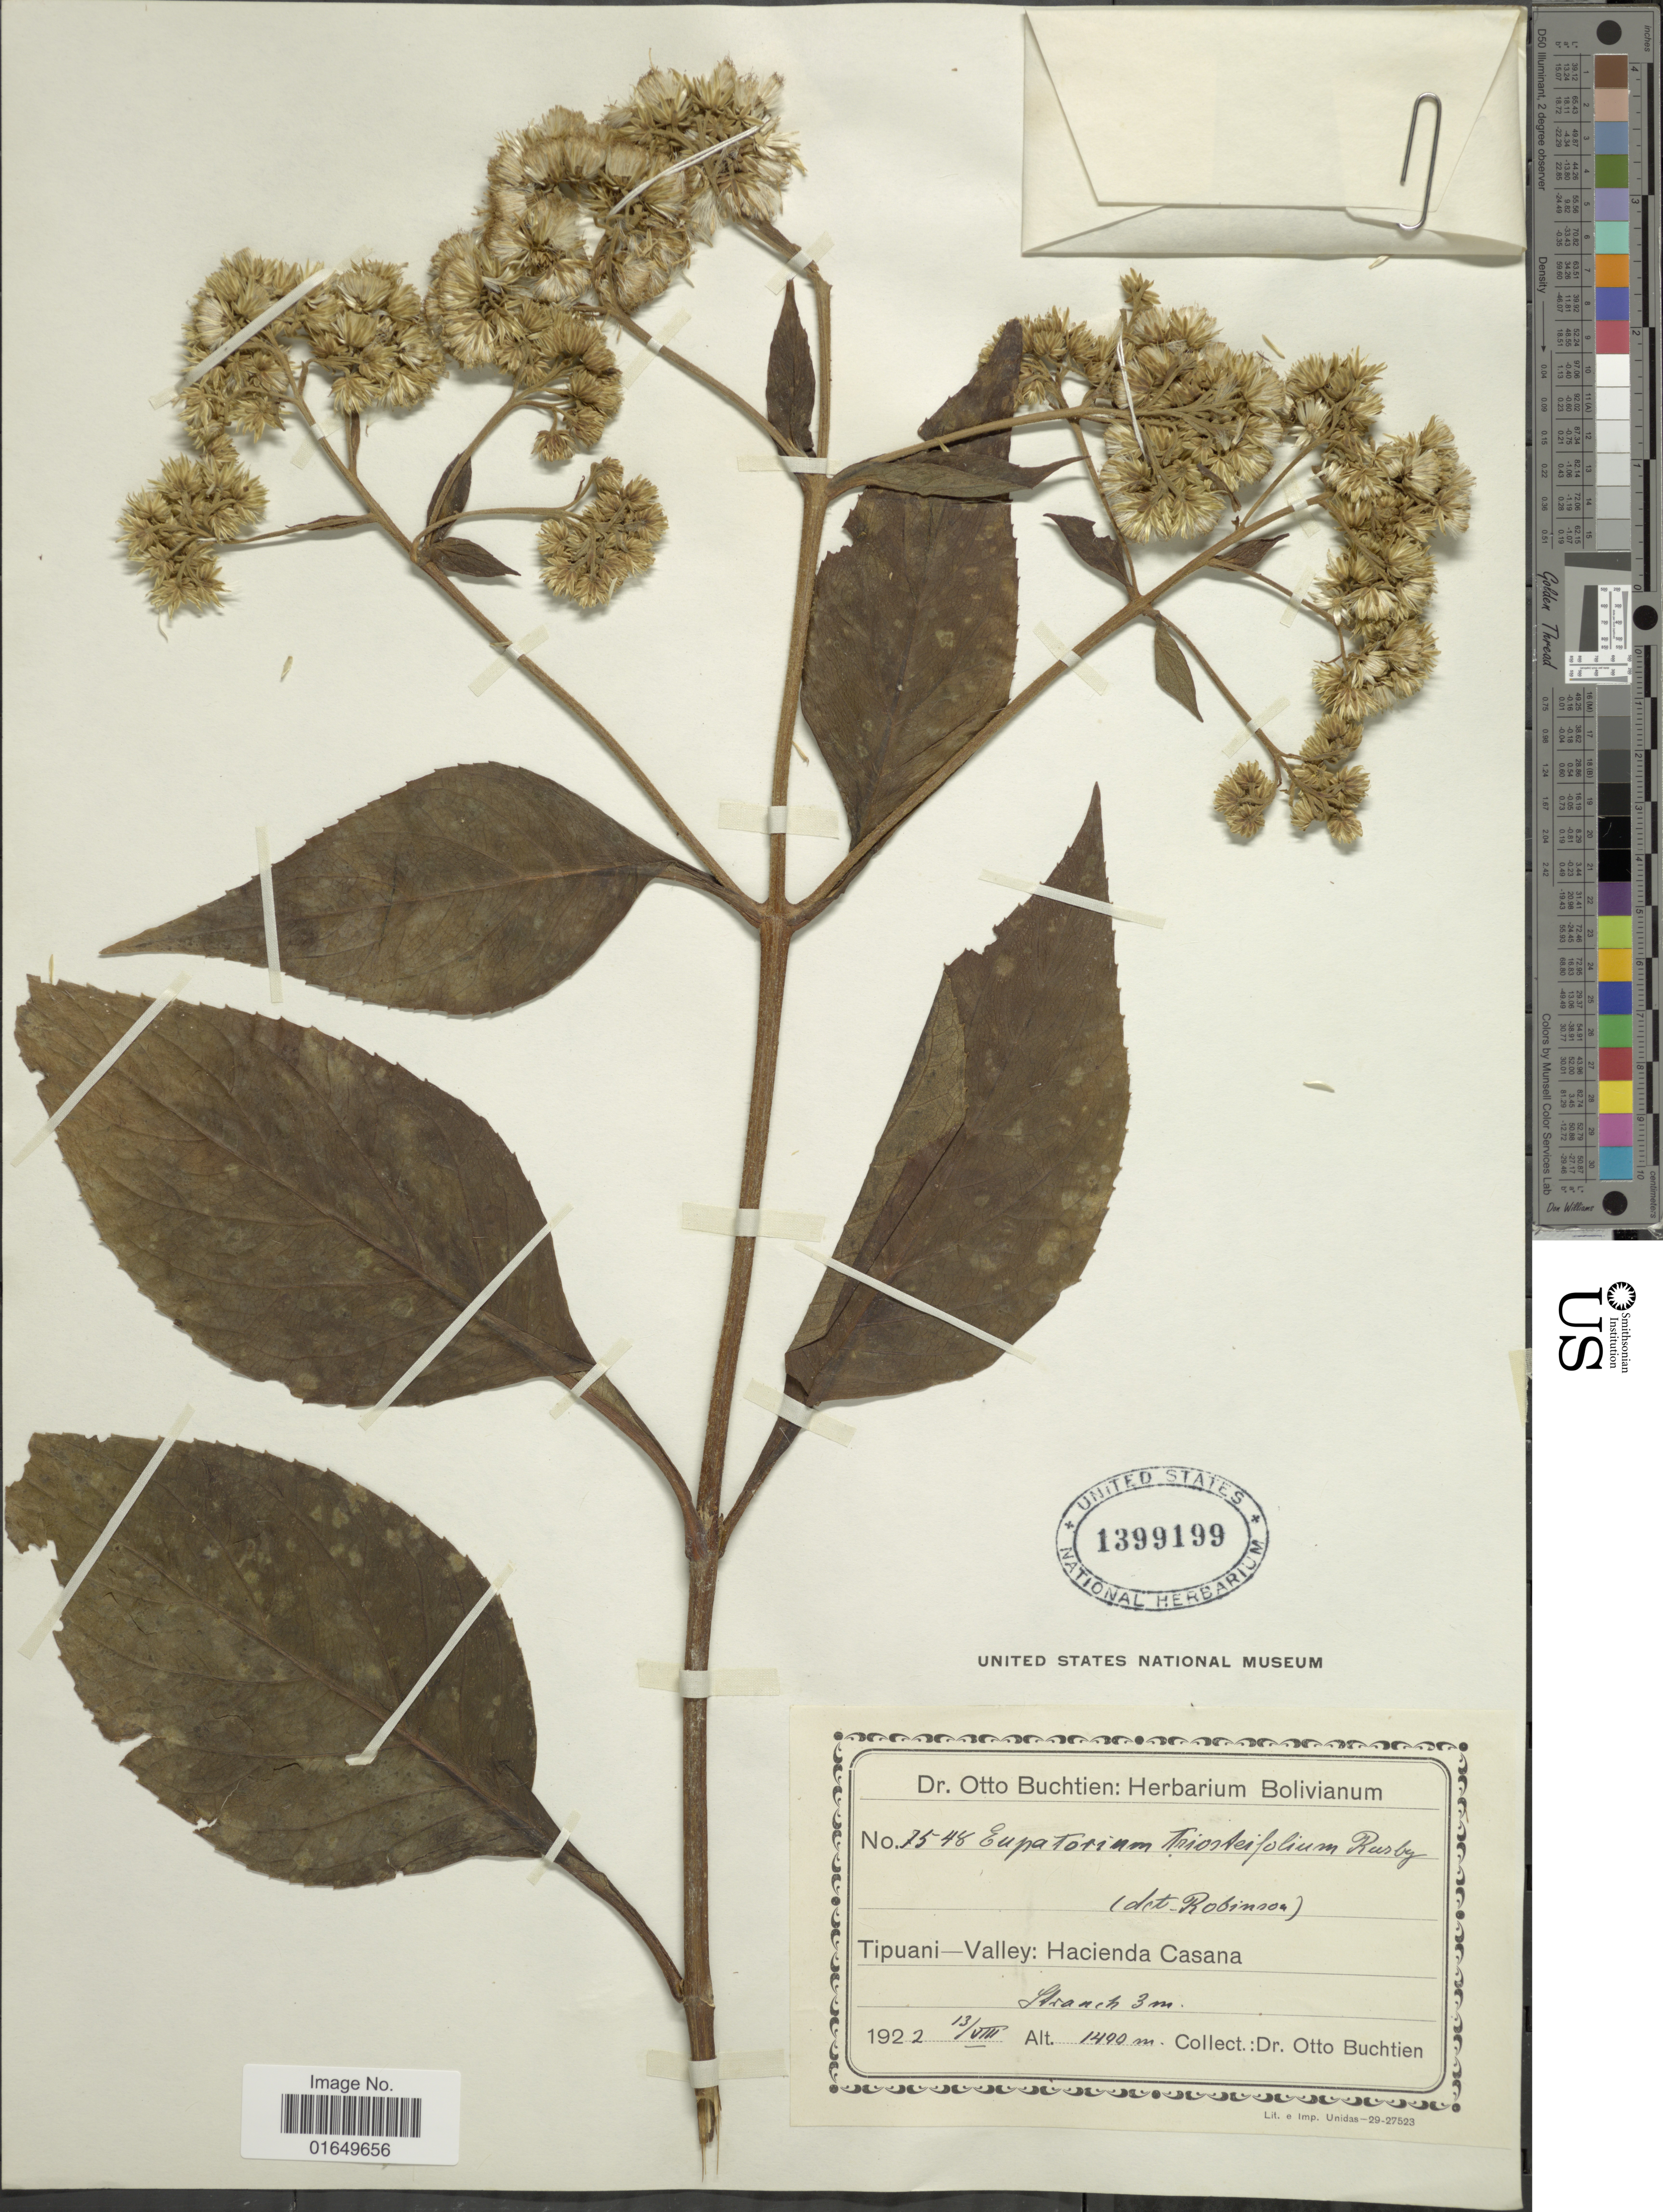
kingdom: Plantae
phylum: Tracheophyta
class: Magnoliopsida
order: Asterales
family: Asteraceae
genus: Ayapanopsis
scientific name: Ayapanopsis triosteifolia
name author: (Rusby) R.M. King & H. Rob.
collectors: O. Buchtien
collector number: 7548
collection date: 1922-08-13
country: Bolivia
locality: Tipuani-Valley: Hacienda Casana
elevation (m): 1400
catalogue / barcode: US 1399199